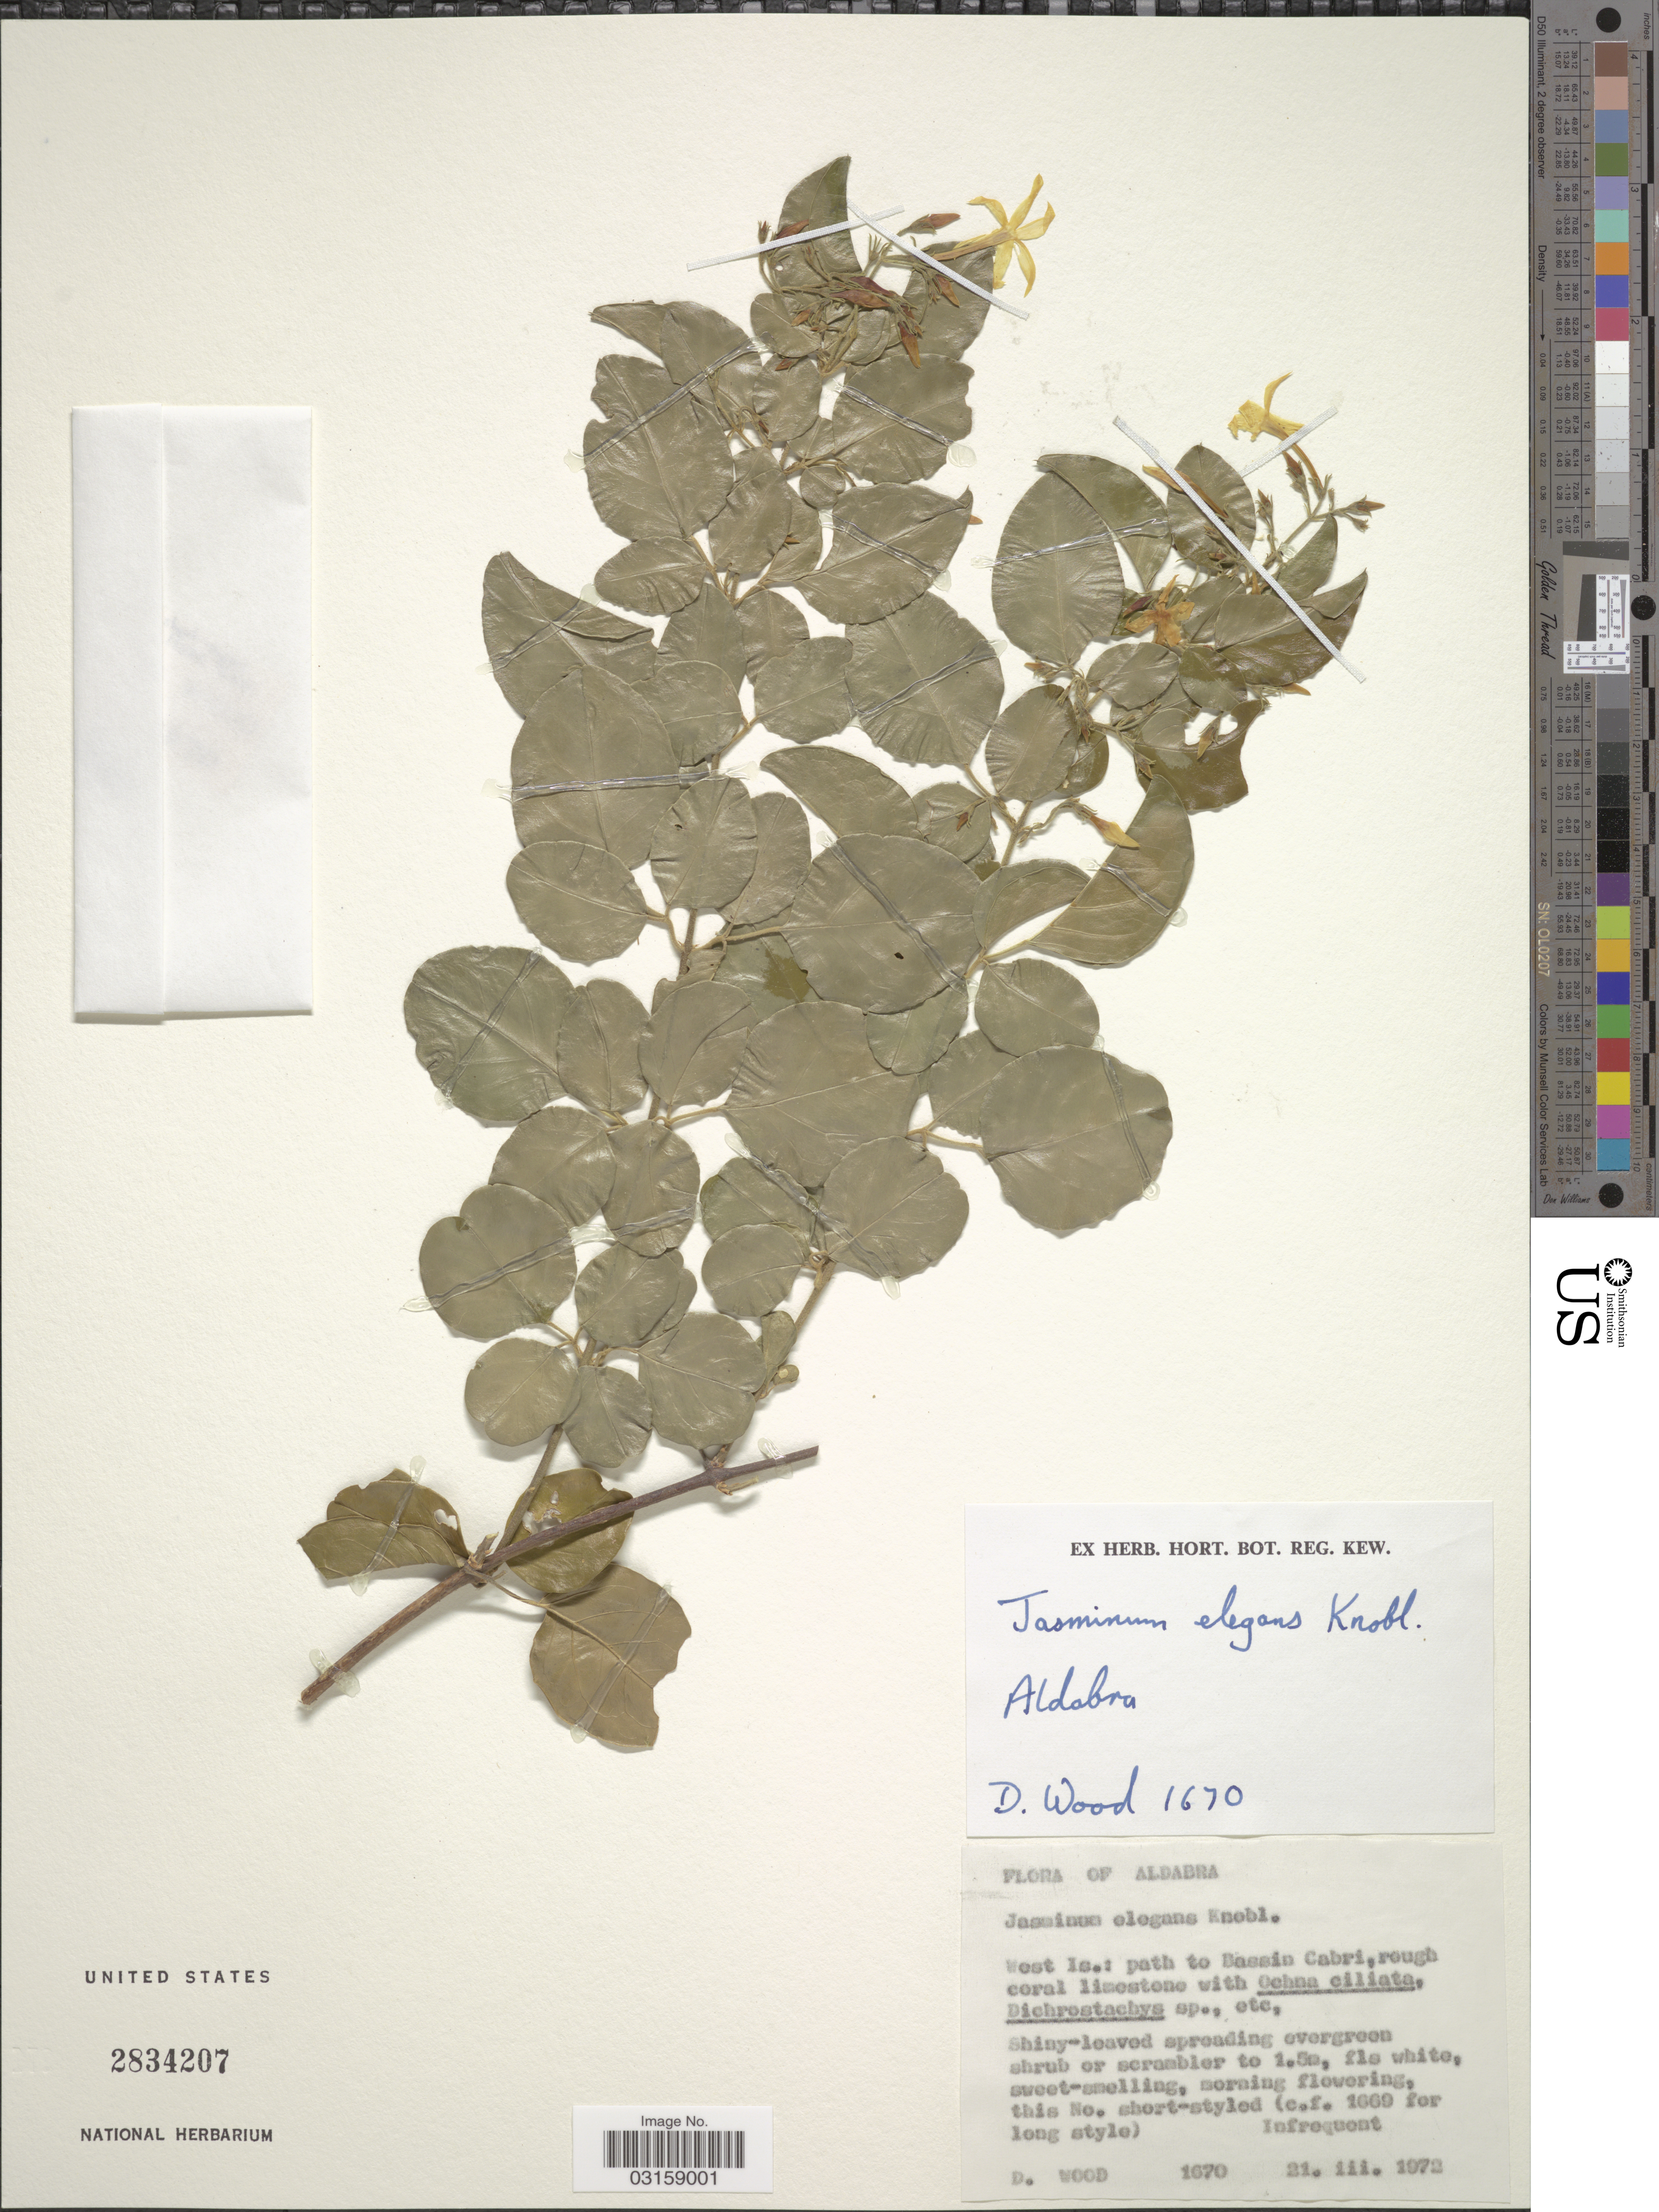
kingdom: Plantae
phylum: Tracheophyta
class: Magnoliopsida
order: Lamiales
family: Oleaceae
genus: Jasminum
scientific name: Jasminum elegans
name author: Knobl.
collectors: D. Wood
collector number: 1670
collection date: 1972-03-21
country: Seychelles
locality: Aldabra. West Is.: path to Bassin Cabri.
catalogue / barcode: US 2834207